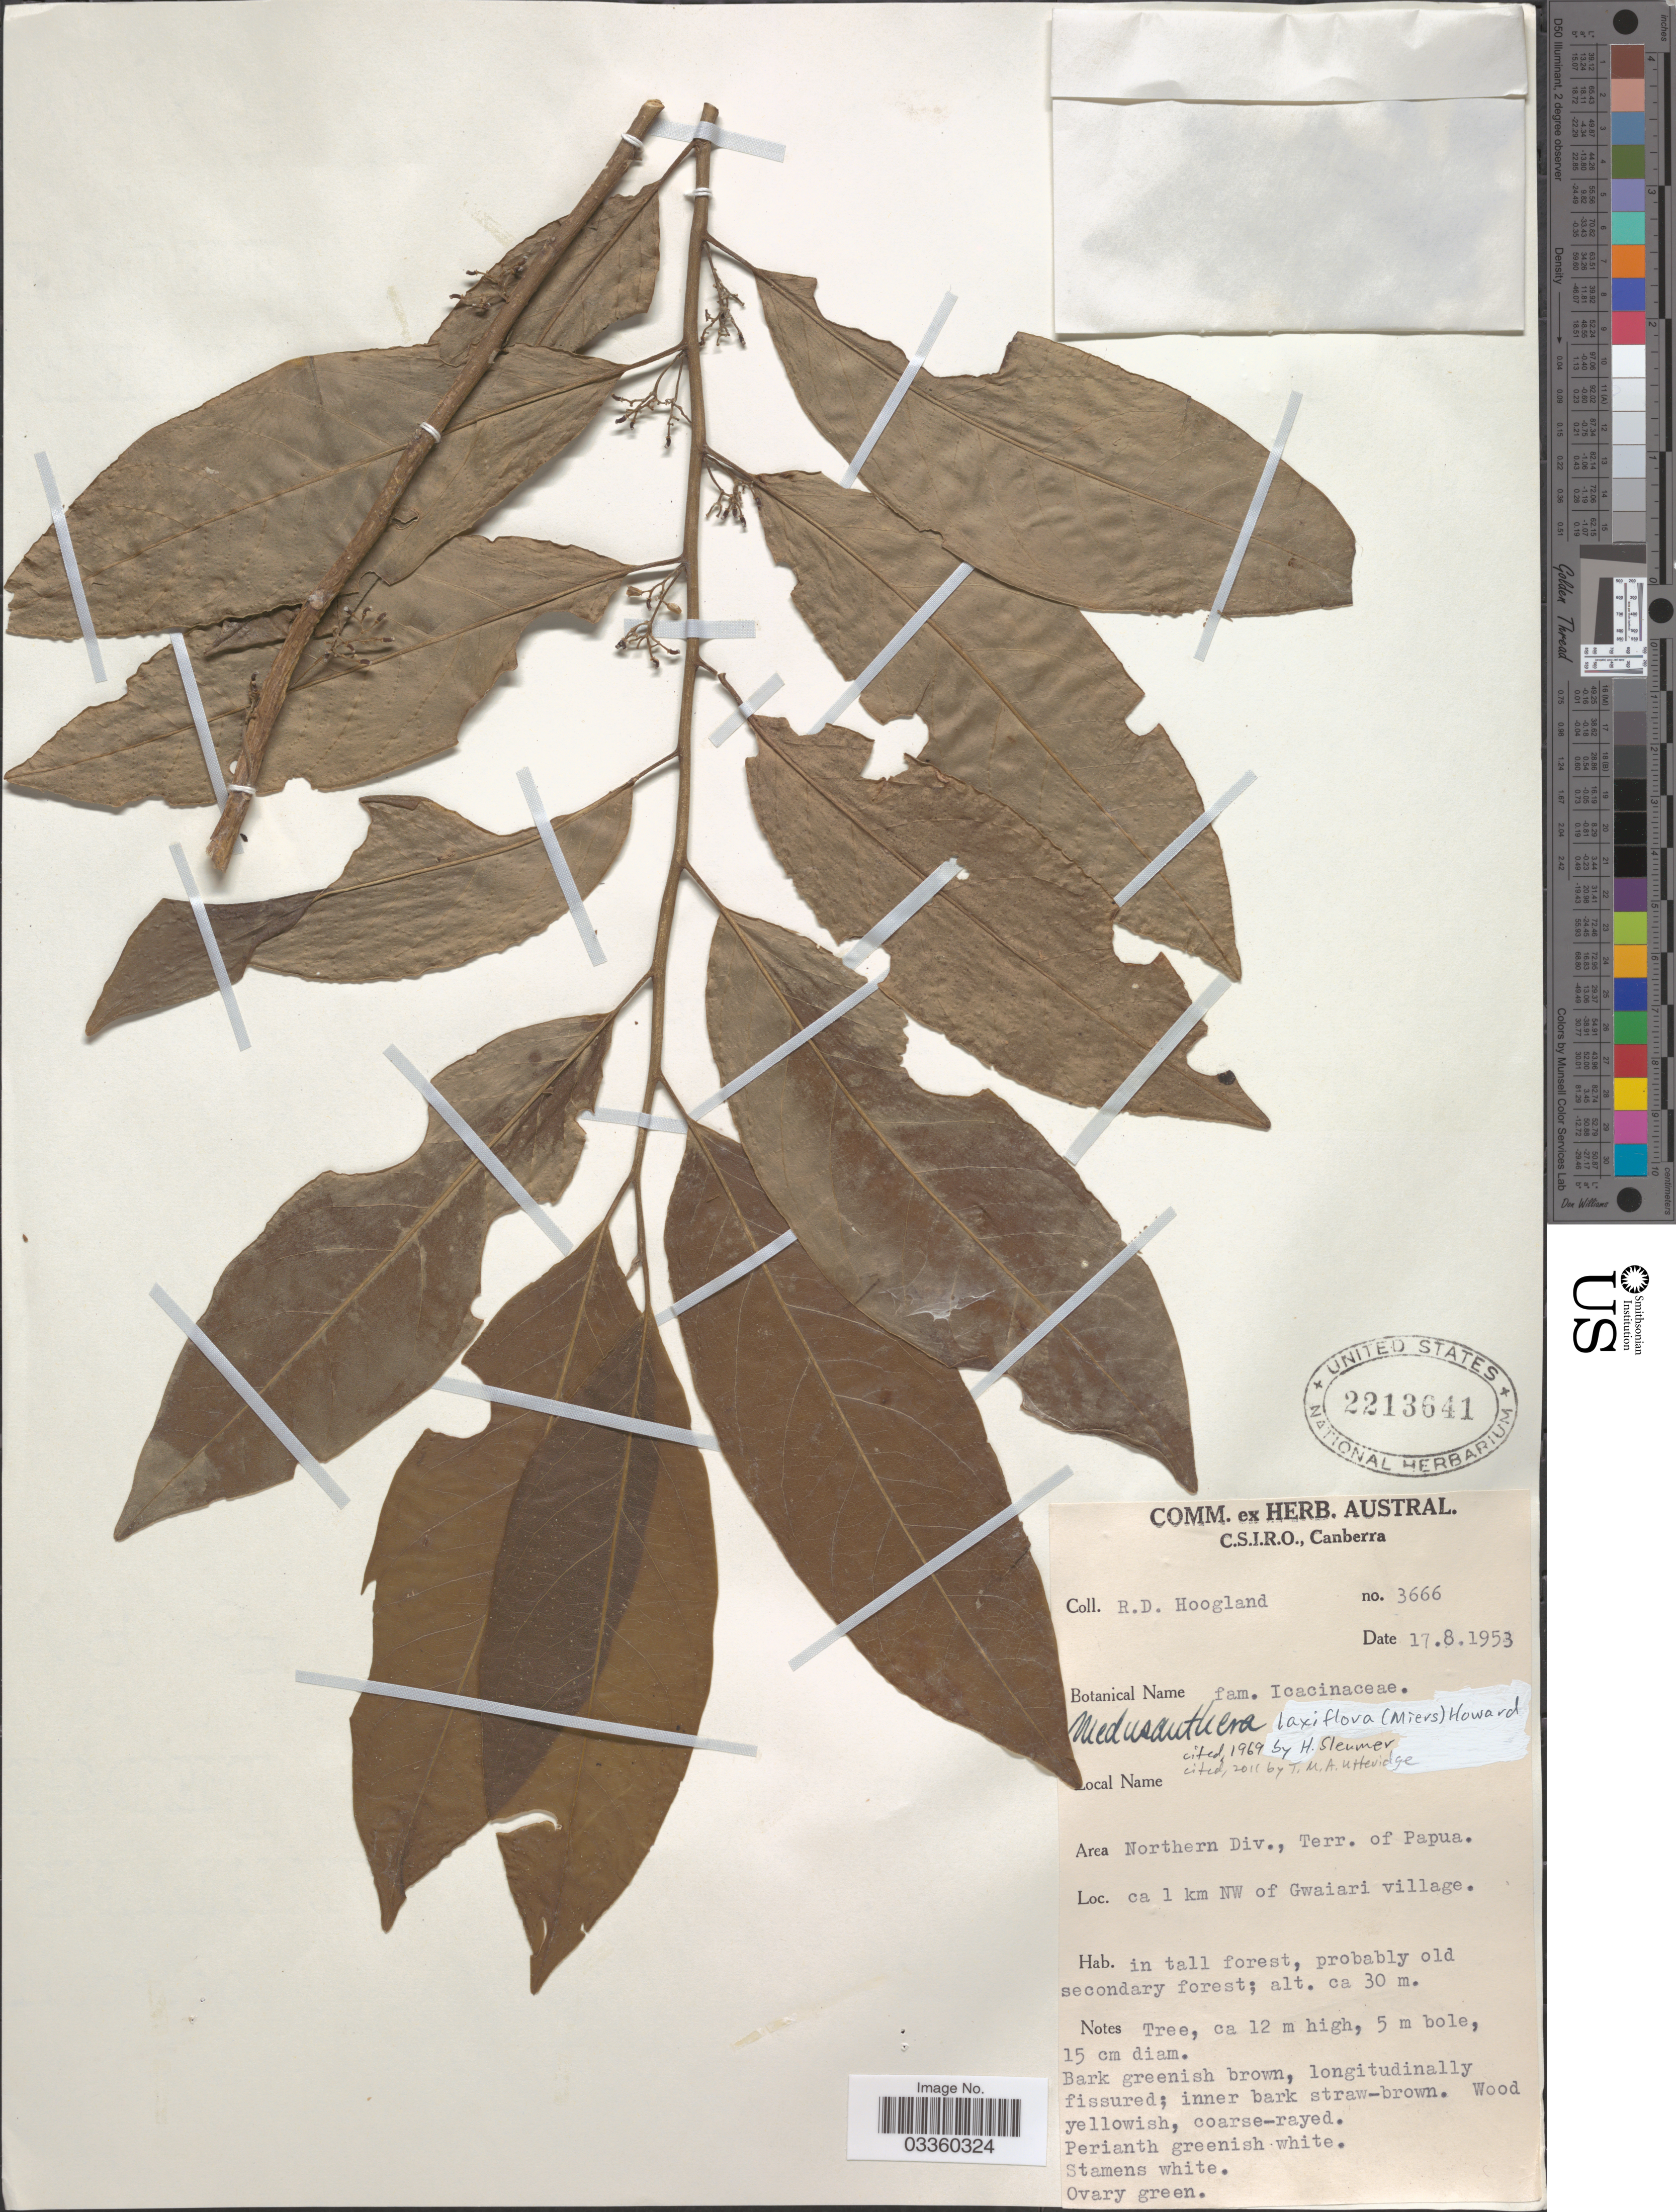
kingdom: Plantae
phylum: Tracheophyta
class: Magnoliopsida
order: Cardiopteridales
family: Stemonuraceae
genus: Medusanthera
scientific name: Medusanthera laxiflora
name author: (Miers) R.A. Howard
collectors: R. D. Hoogland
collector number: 3666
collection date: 1953-08-17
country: Papua New Guinea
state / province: Northern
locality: Northern Div., Terr. of Papua. Ca. 1 km NW of Gwaiari village.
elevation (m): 30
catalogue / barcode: US 2213641